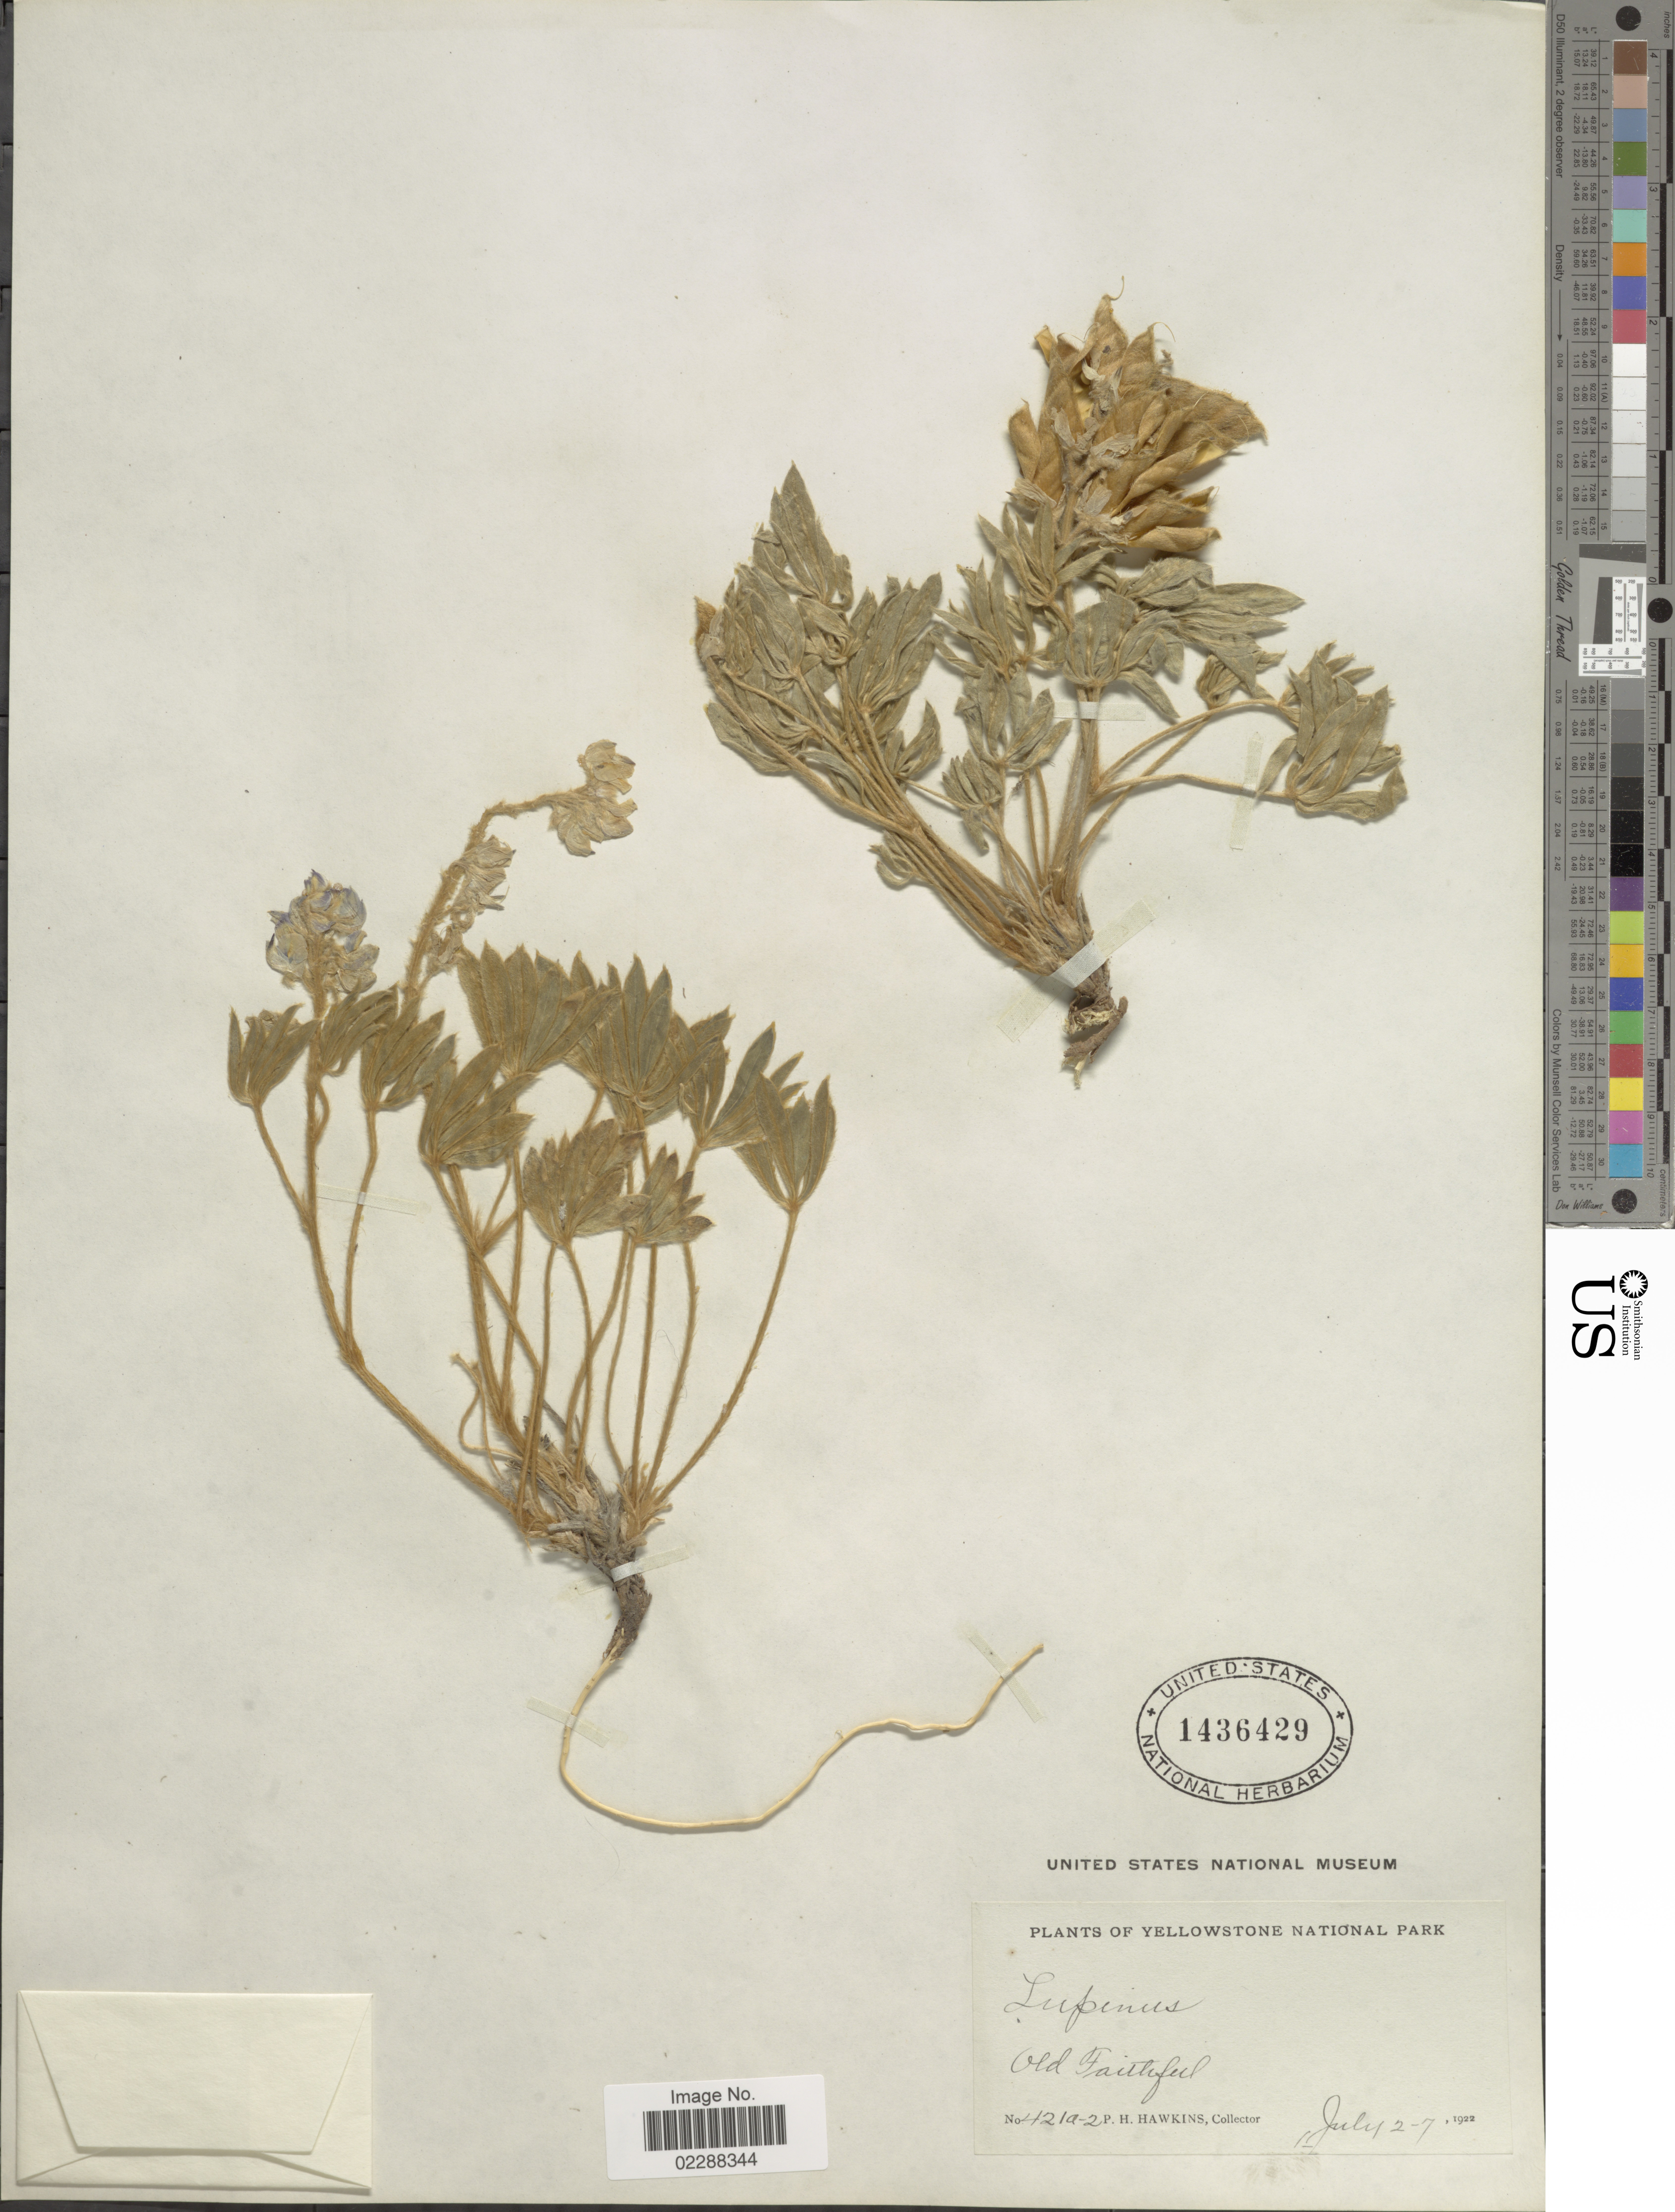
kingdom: Plantae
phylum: Tracheophyta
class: Magnoliopsida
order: Fabales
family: Fabaceae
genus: Lupinus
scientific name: Lupinus sp.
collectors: P. Hawkins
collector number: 421a-2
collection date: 1922-07-02/1922-07-07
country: United States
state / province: Wyoming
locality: Yellowstone National Park, Old Faithful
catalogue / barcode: US 1436429